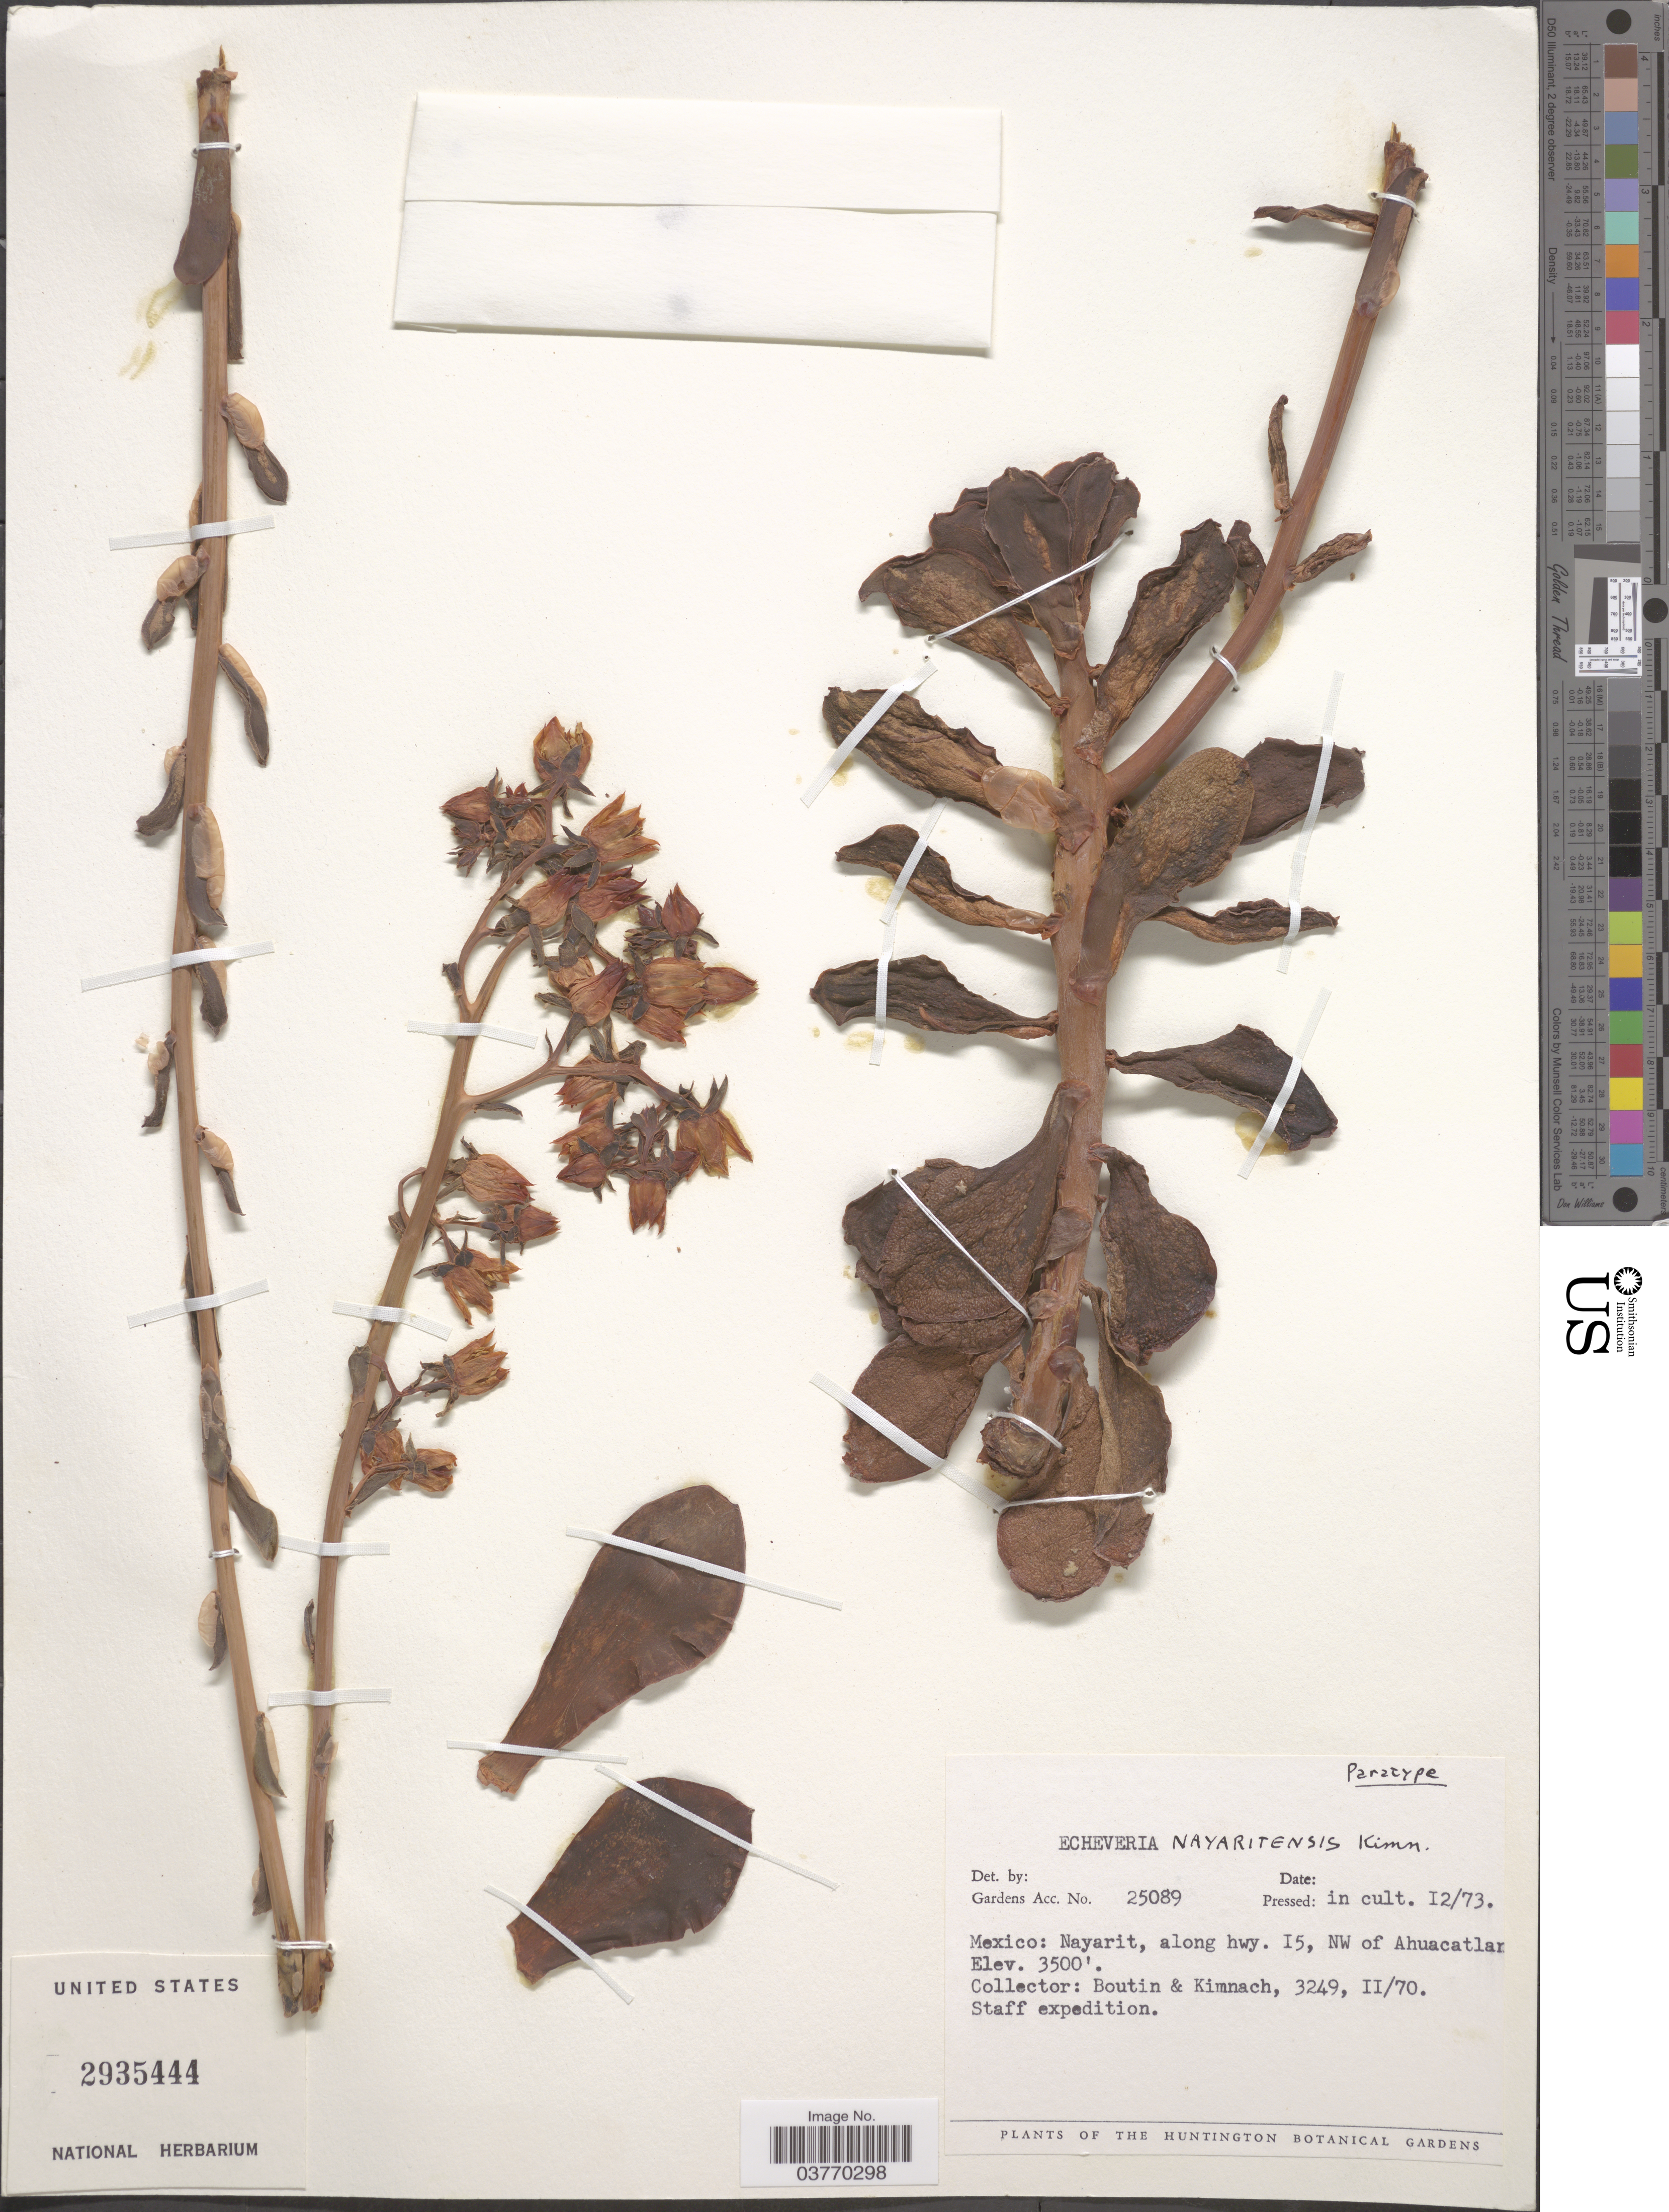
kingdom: Plantae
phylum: Tracheophyta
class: Magnoliopsida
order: Saxifragales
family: Crassulaceae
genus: Echeveria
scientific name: Echeveria nayaritensis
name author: Kimnach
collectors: -. Boutin & -. Kimnach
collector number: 3249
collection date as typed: Transcribed d/m/y: /12/73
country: Mexico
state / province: Nayarit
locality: In cult. The Huntington Botanical Gardens.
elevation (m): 1067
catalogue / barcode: US 2935444